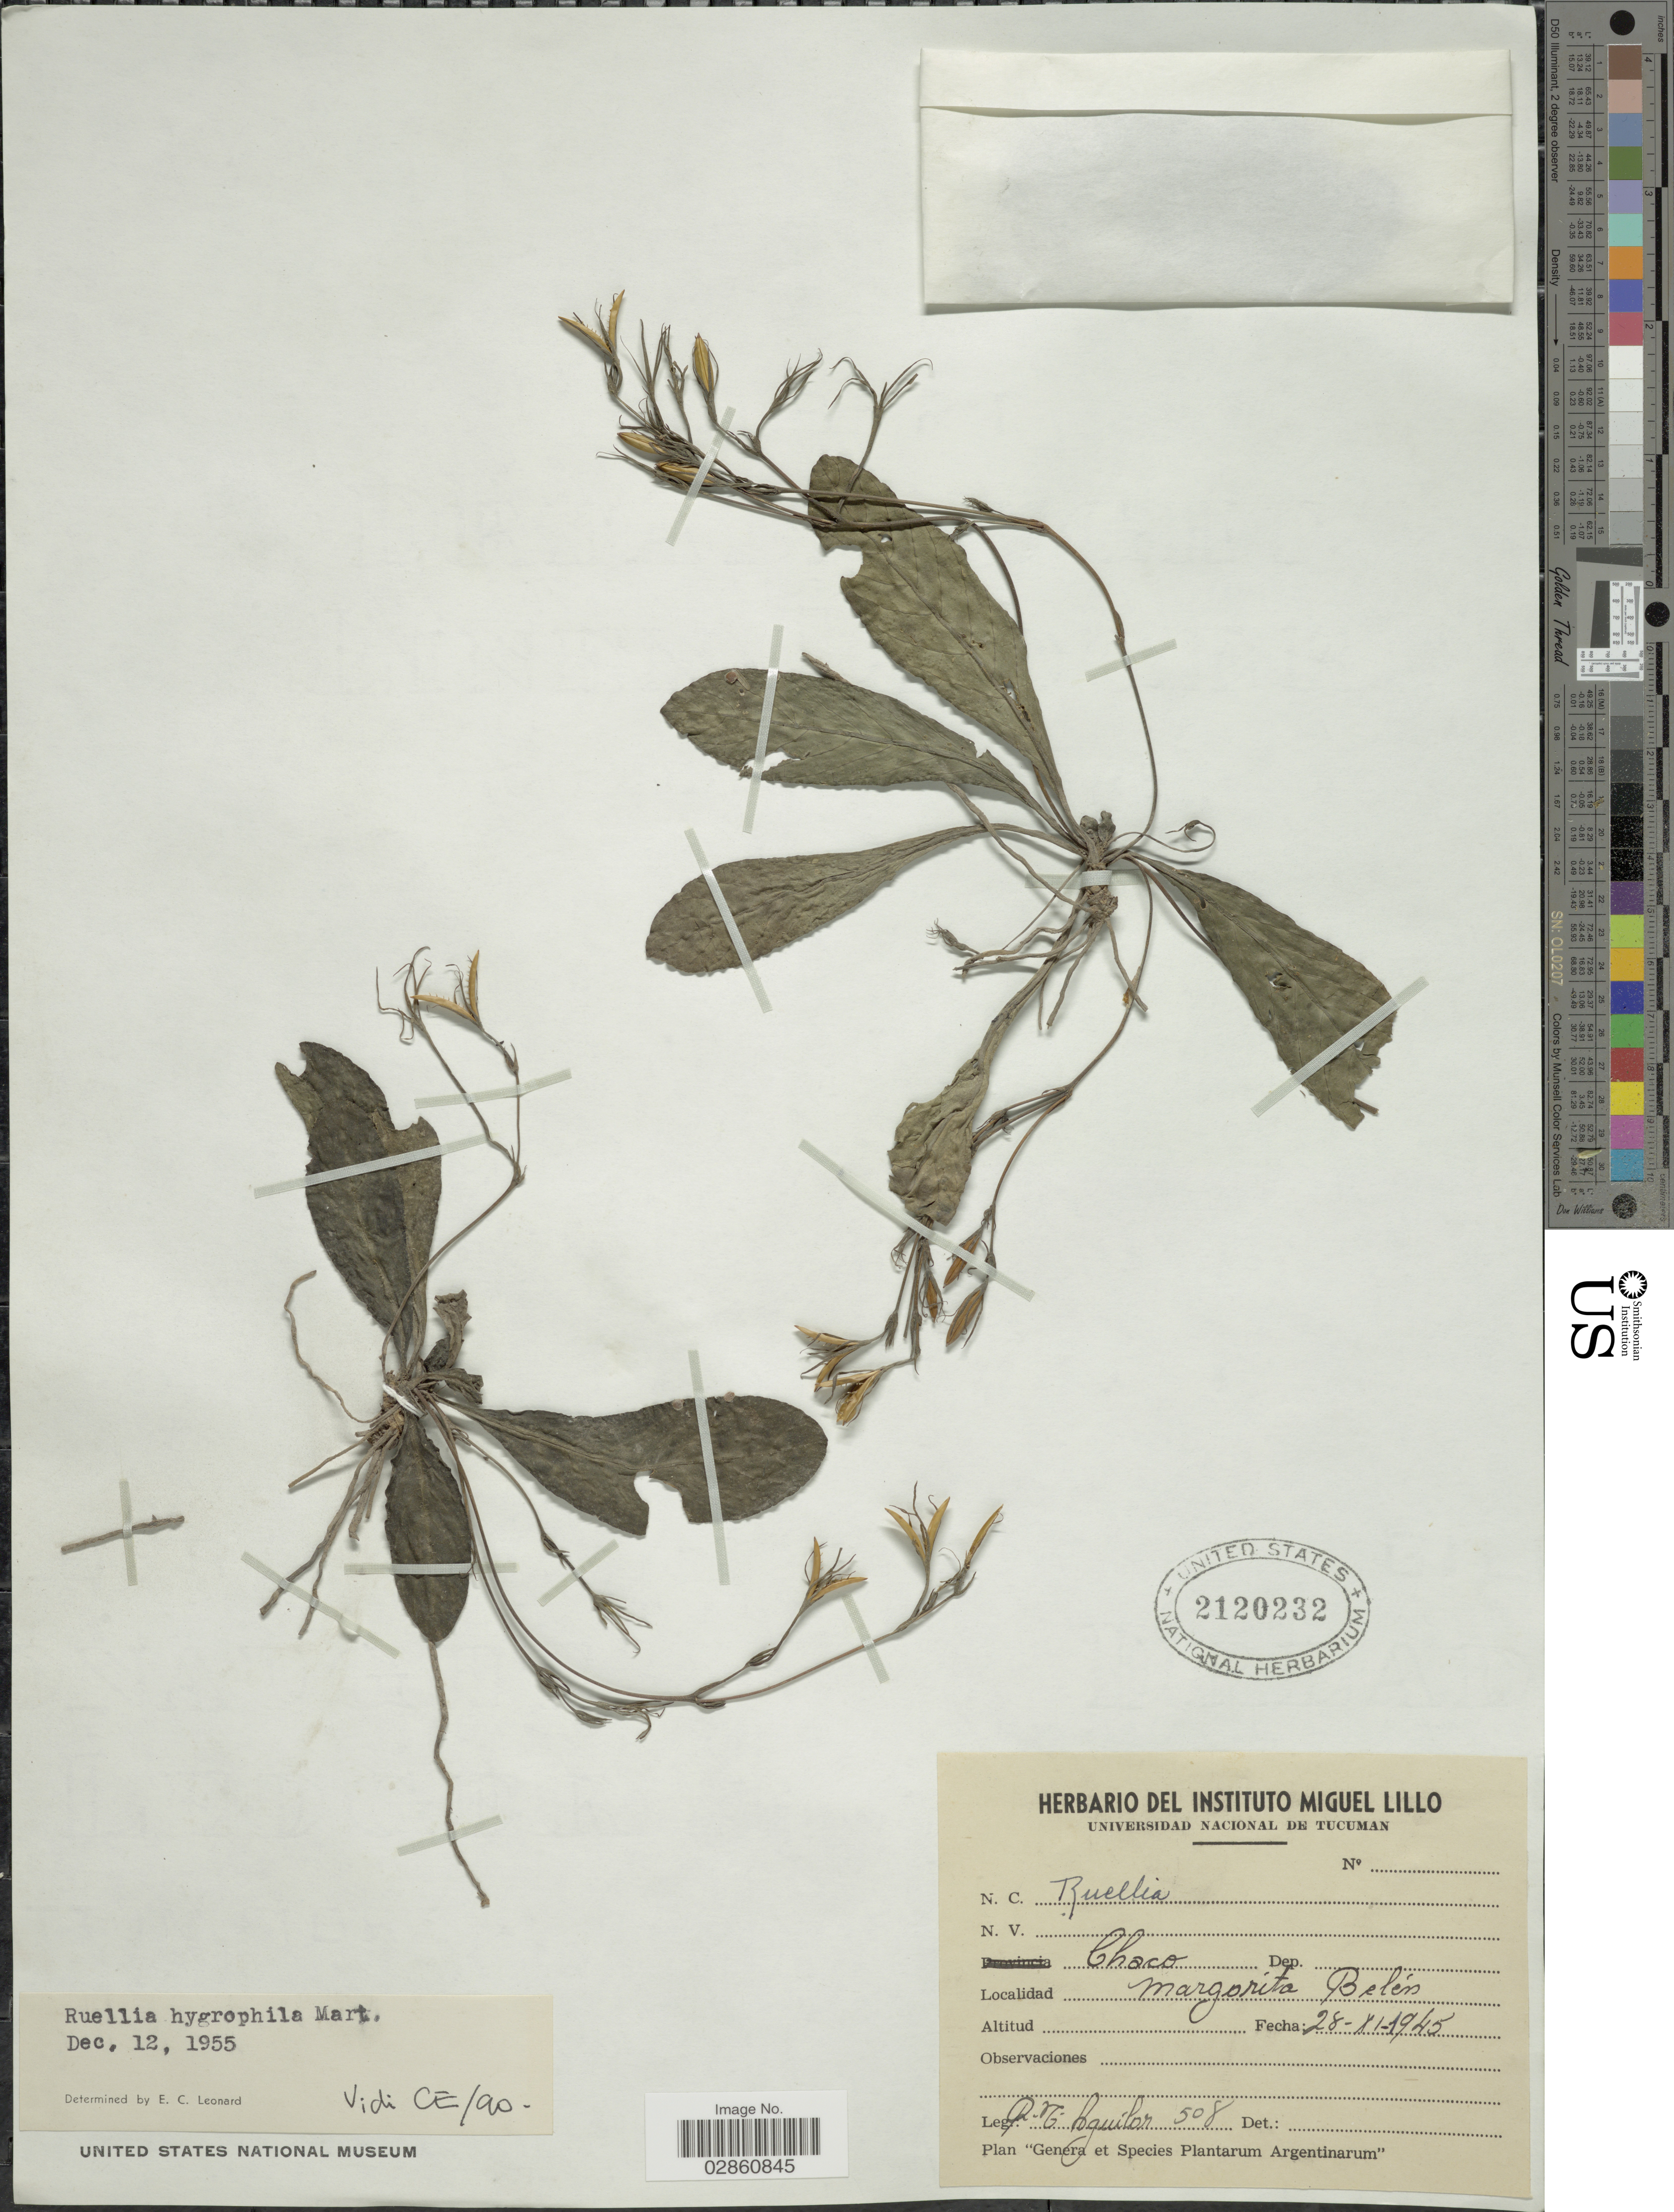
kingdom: Plantae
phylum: Tracheophyta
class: Magnoliopsida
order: Lamiales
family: Acanthaceae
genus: Ruellia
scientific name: Ruellia hygrophila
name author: Mart.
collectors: R. Aguilar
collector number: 508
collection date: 1945-11-28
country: Argentina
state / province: Chaco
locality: Margarita Belén.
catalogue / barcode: US 2120232